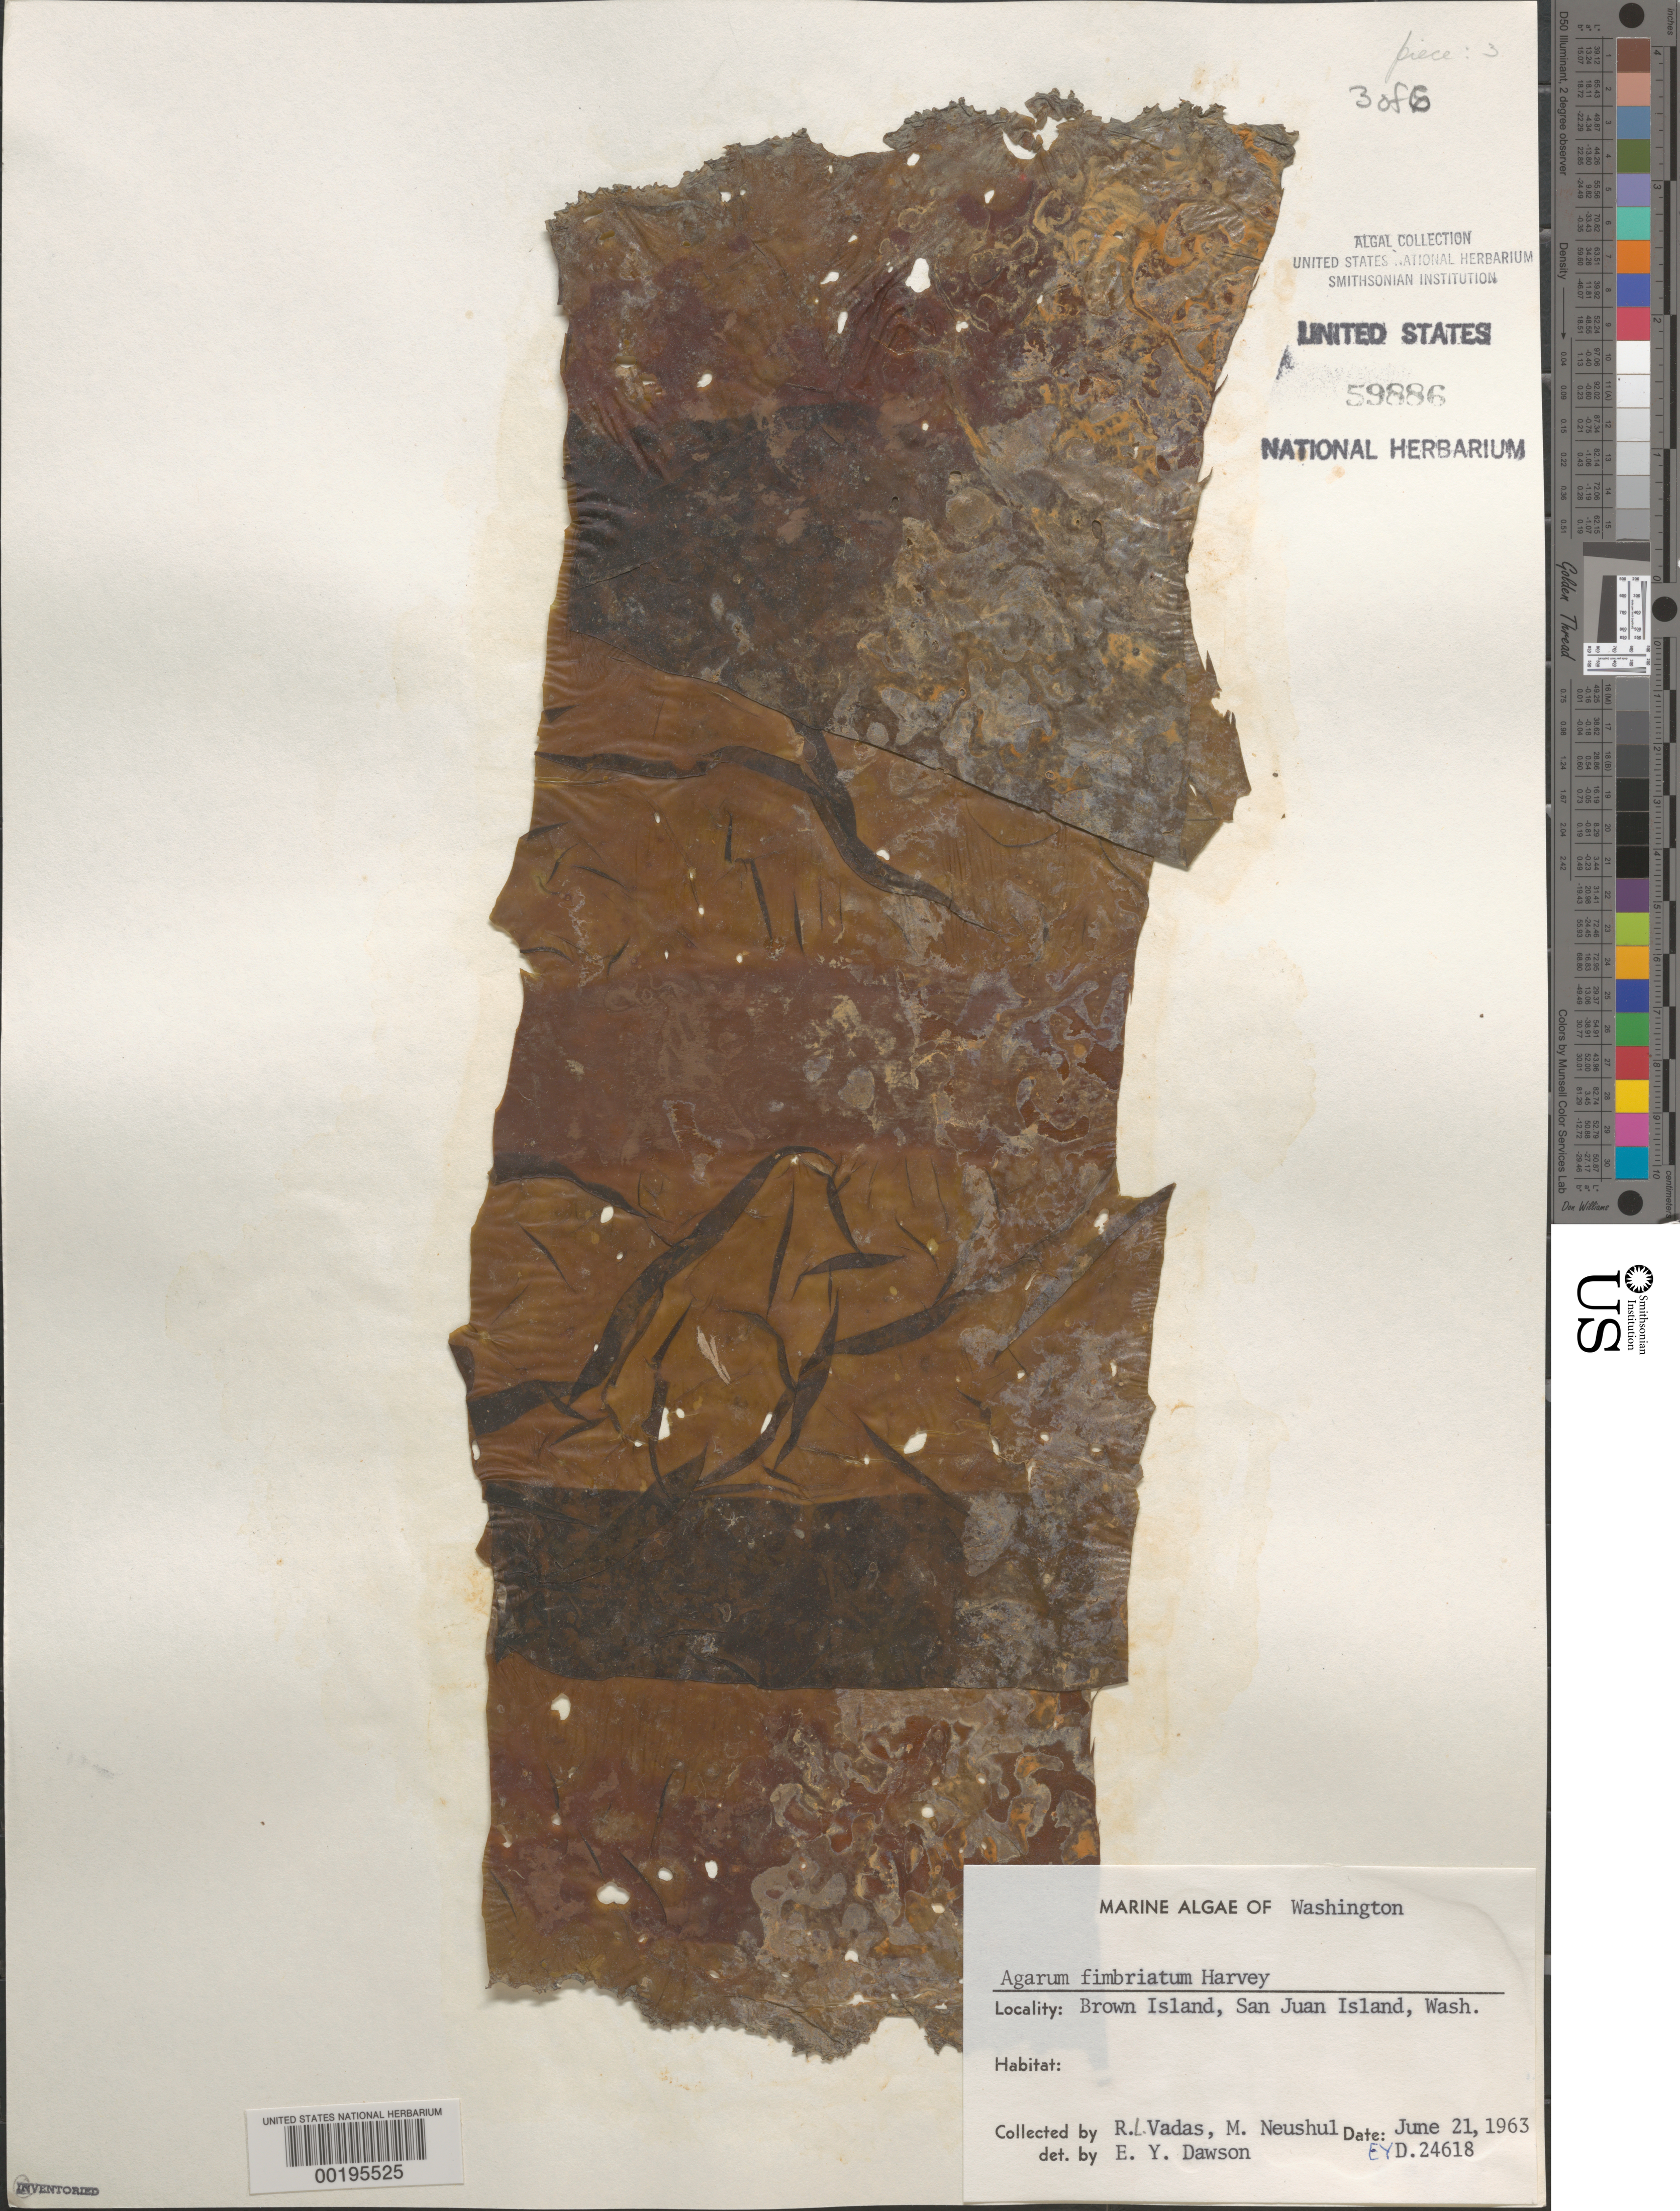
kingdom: Chromista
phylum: Ochrophyta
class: Phaeophyceae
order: Laminariales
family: Agaraceae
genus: Neoagarum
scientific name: Neoagarum fimbriatum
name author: (Harvey) H.Kawai & Hanyuda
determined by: Algae name updating Project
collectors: R. Vadas & M. Neushul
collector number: EYD 24618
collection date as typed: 21 Jun 1963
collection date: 1963-06-21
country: United States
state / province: Washington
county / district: San Juan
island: Brown Island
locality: Near San Juan Island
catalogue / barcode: US 59886